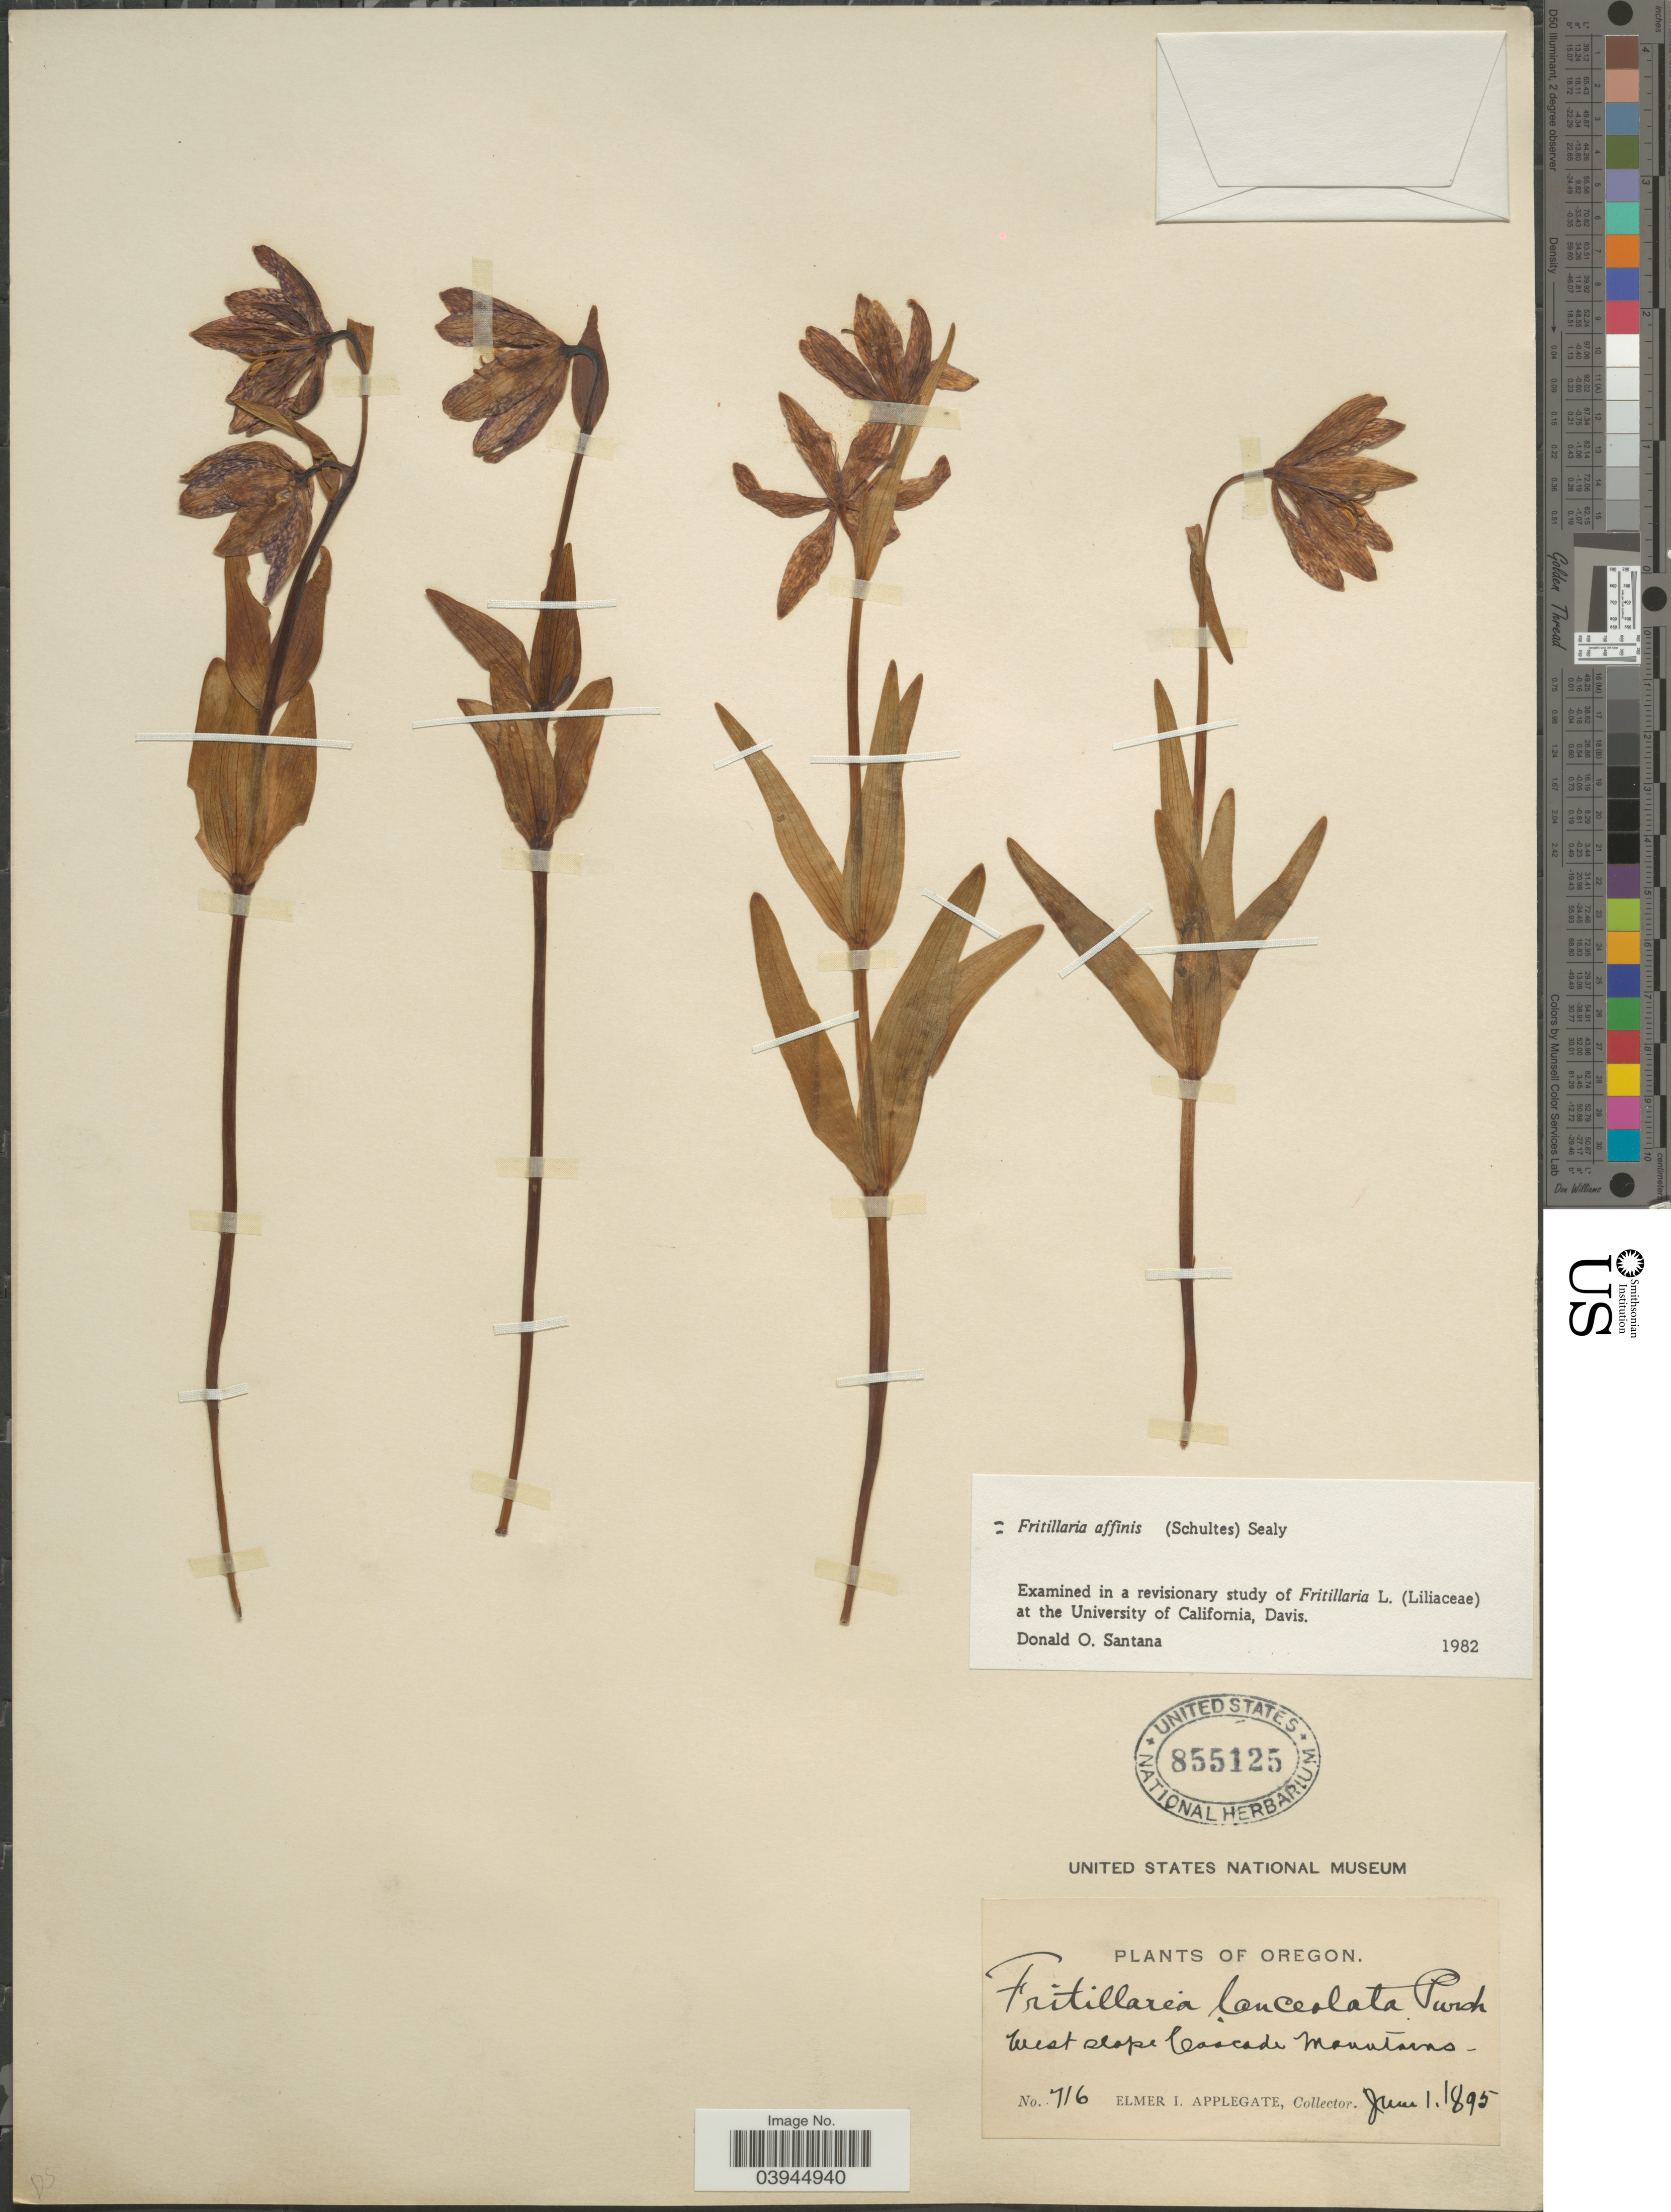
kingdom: Plantae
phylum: Tracheophyta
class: Liliopsida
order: Liliales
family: Liliaceae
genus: Fritillaria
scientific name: Fritillaria affinis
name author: (Schult. & Schult. f.) Sealy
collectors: E. I. Applegate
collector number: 716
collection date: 1895-06-01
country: United States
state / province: Oregon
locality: West slope Cascade Mountains.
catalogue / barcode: US 855125